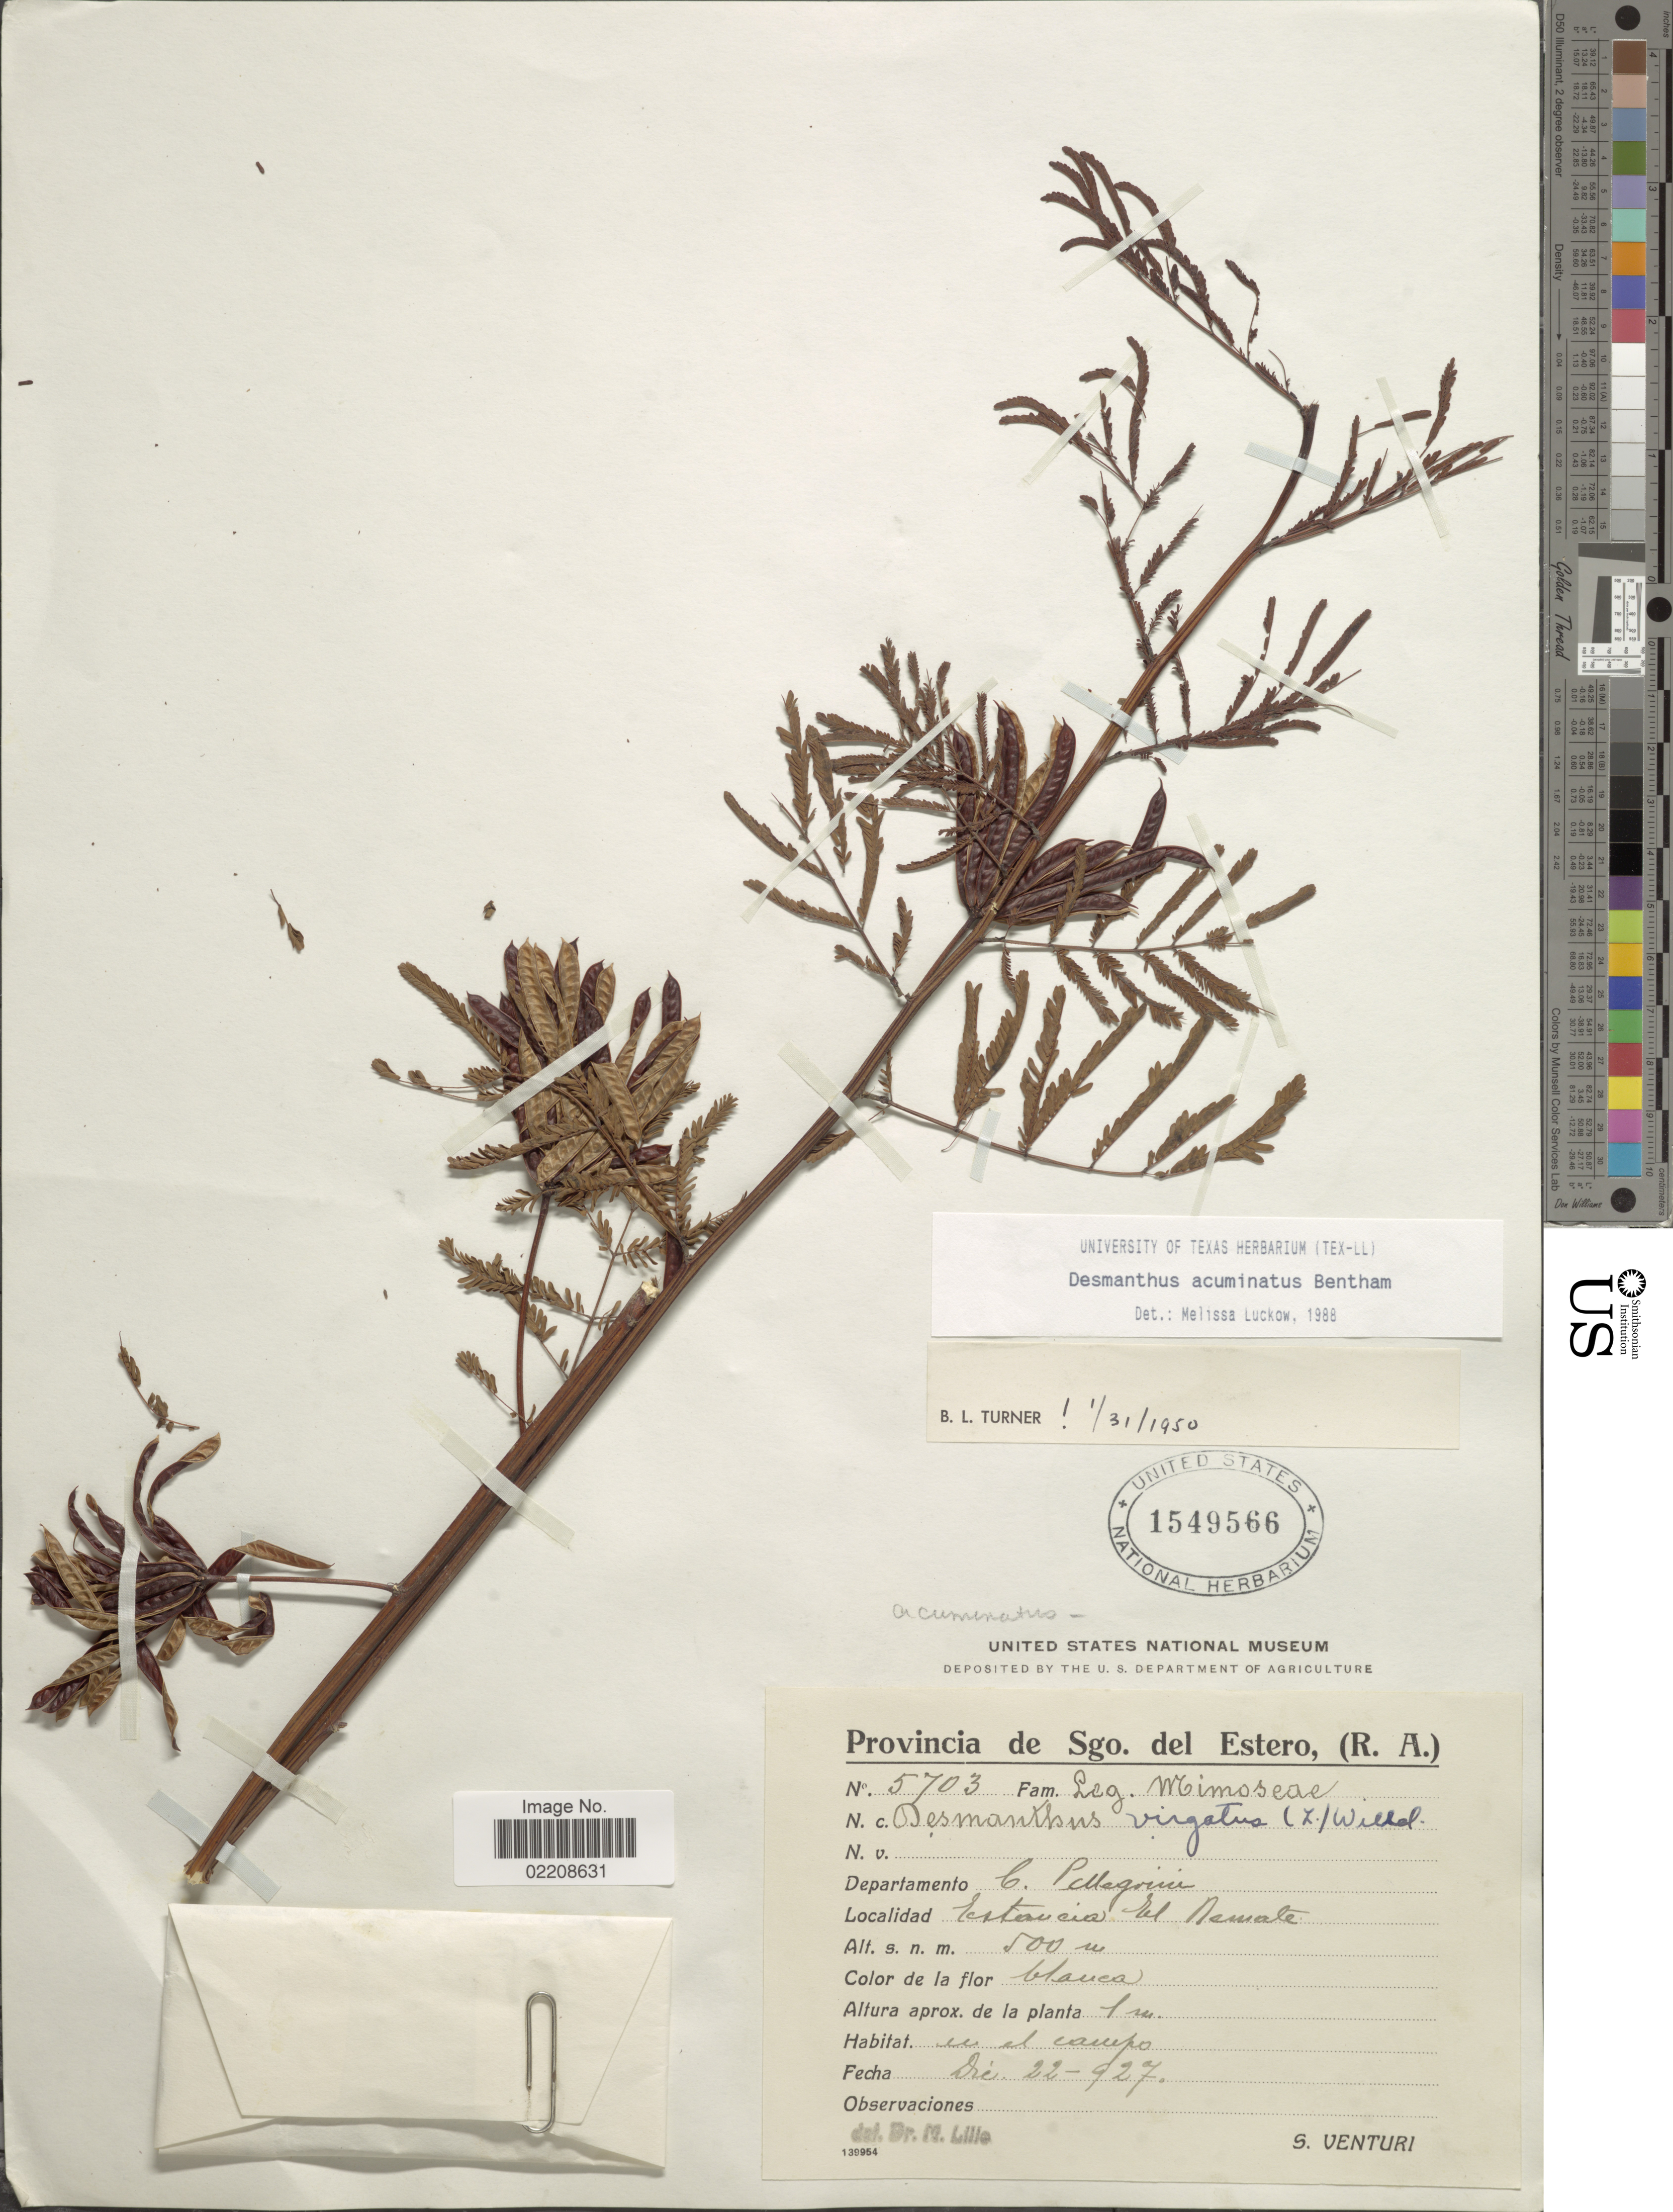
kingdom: Plantae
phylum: Tracheophyta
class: Magnoliopsida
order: Fabales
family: Fabaceae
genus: Desmanthus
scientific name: Desmanthus acuminatus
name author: Benth.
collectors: S. Venturi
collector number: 5703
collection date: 1927-12-22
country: Argentina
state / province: Santiago del Estero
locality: Provincia de Sgo. del Estero, (R.A.). Departamento C. Pellegrini. Estancia El Remate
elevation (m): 500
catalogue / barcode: US 1549566